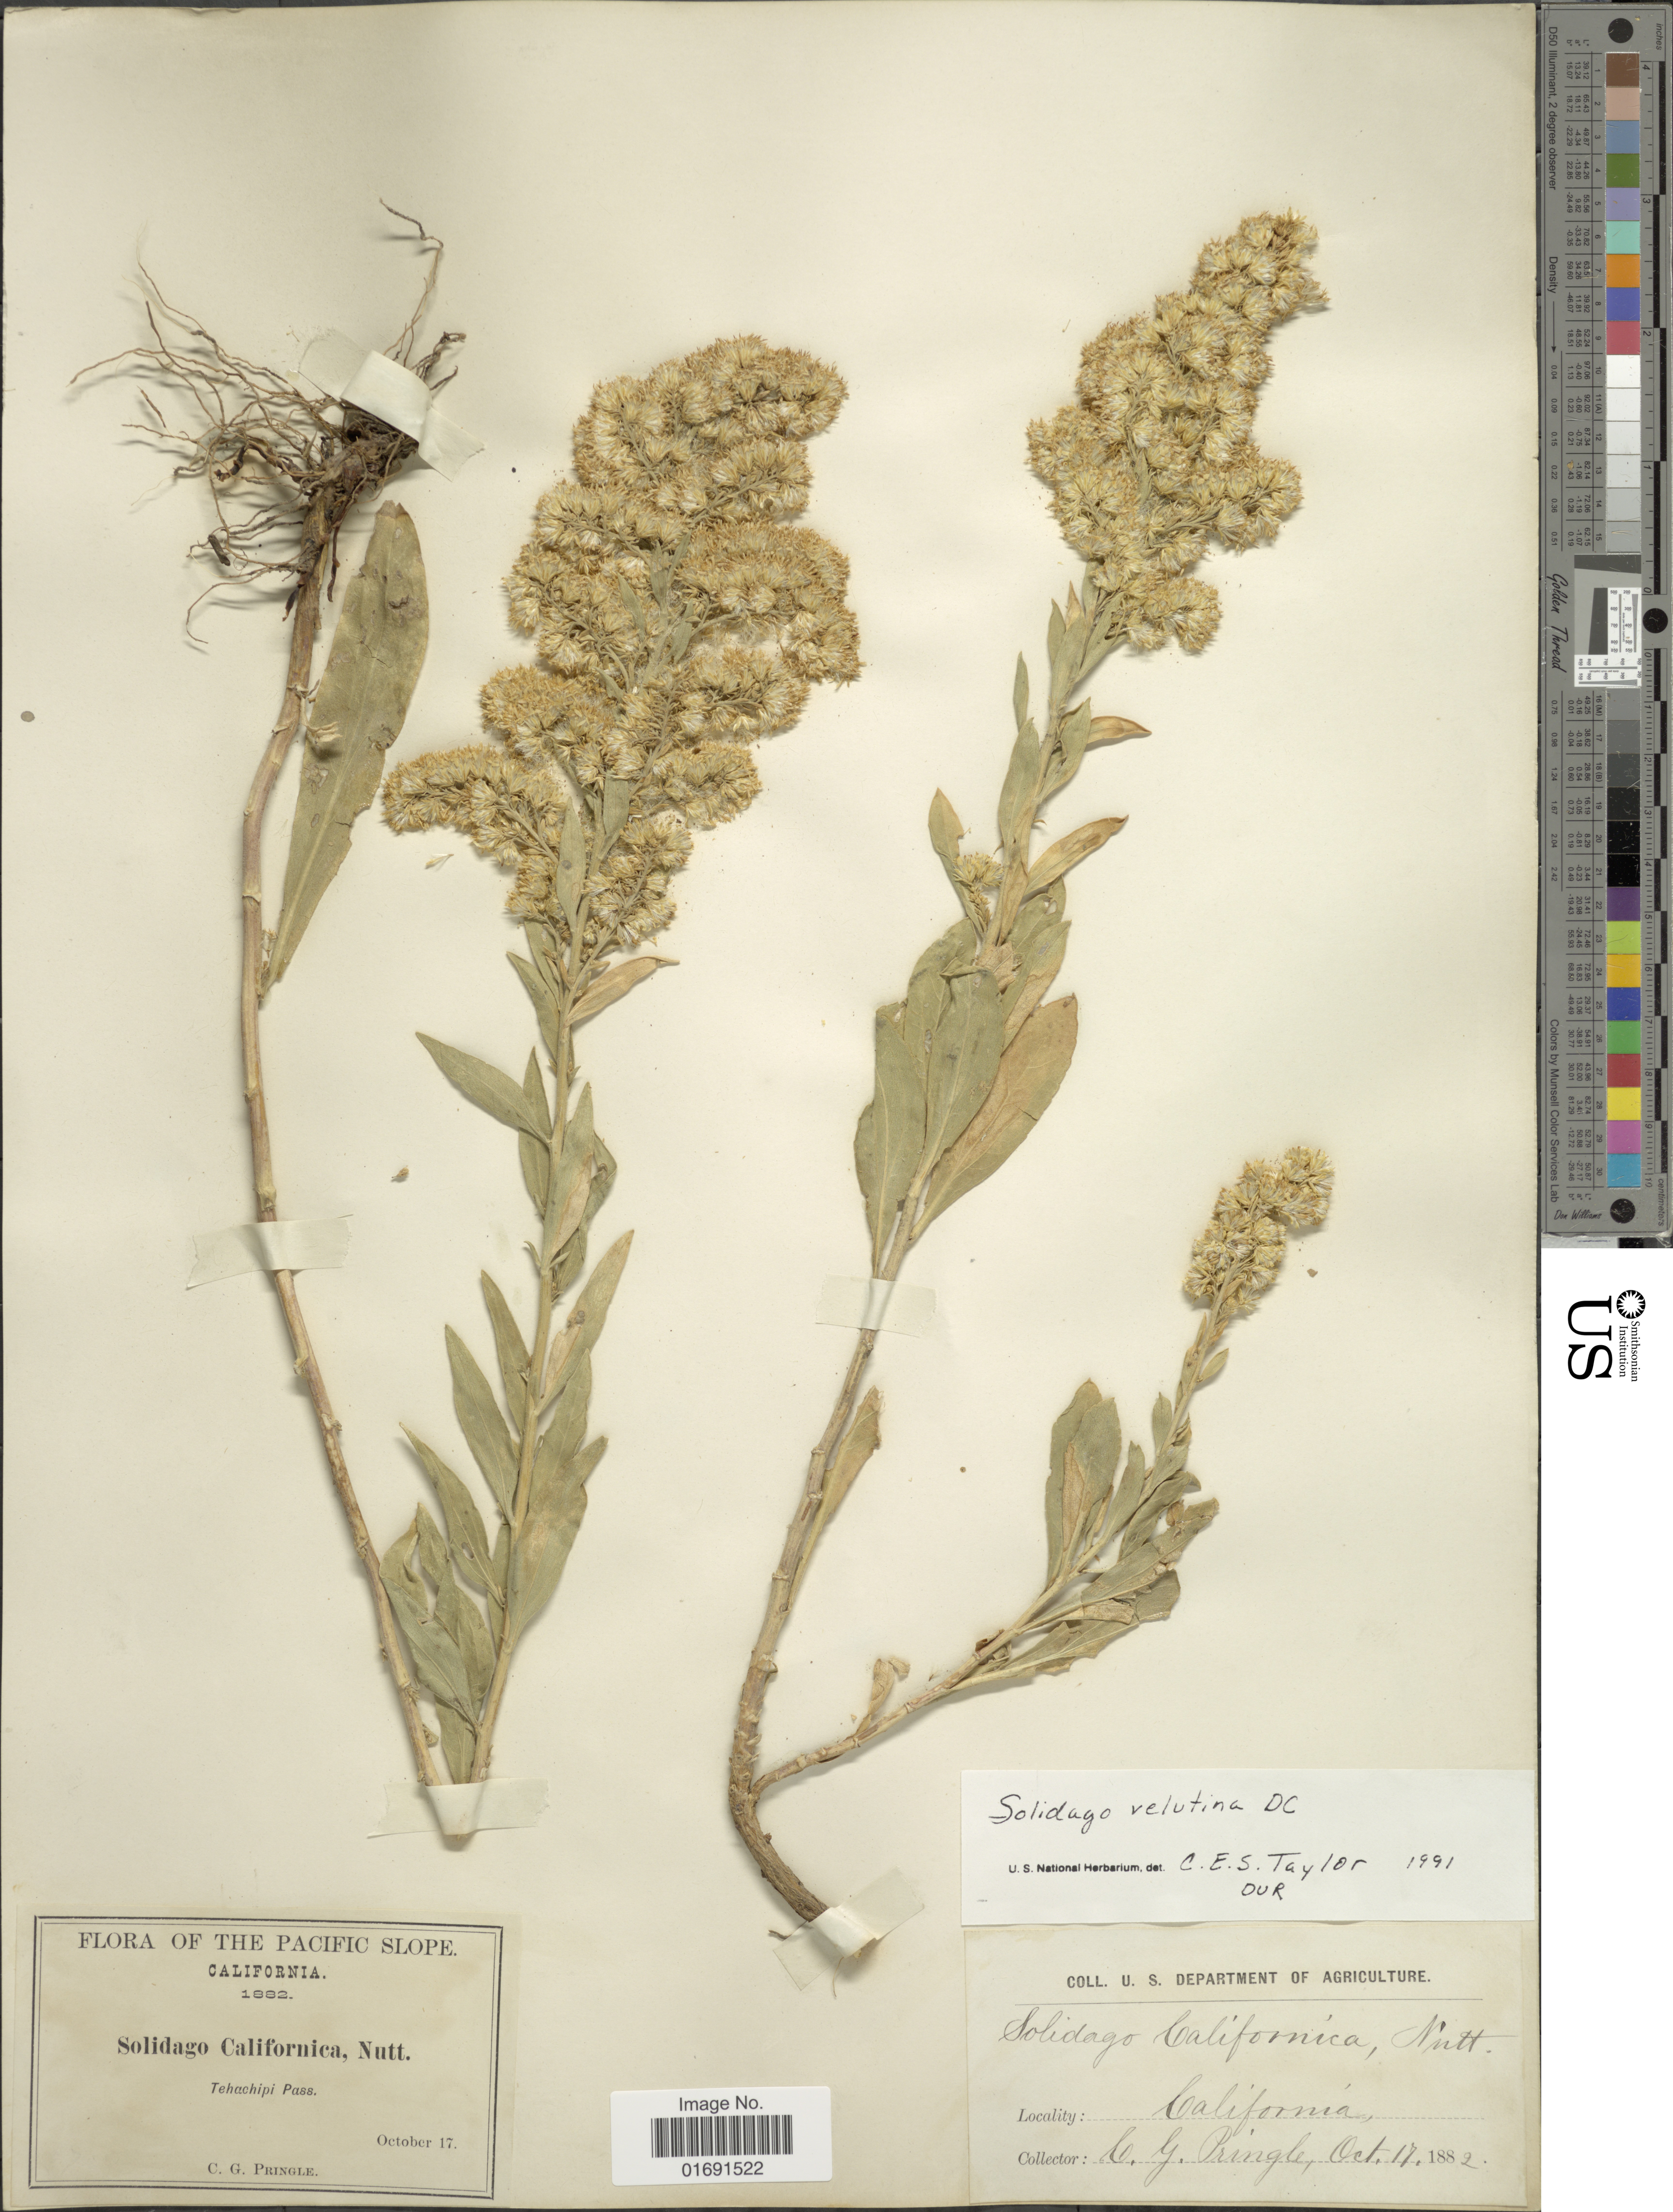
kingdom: Plantae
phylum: Tracheophyta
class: Magnoliopsida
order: Asterales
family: Asteraceae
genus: Solidago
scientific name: Solidago velutina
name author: DC.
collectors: C. G. Pringle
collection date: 1882-10-17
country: United States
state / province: California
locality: Pacific Slope, Tehachipi Pass